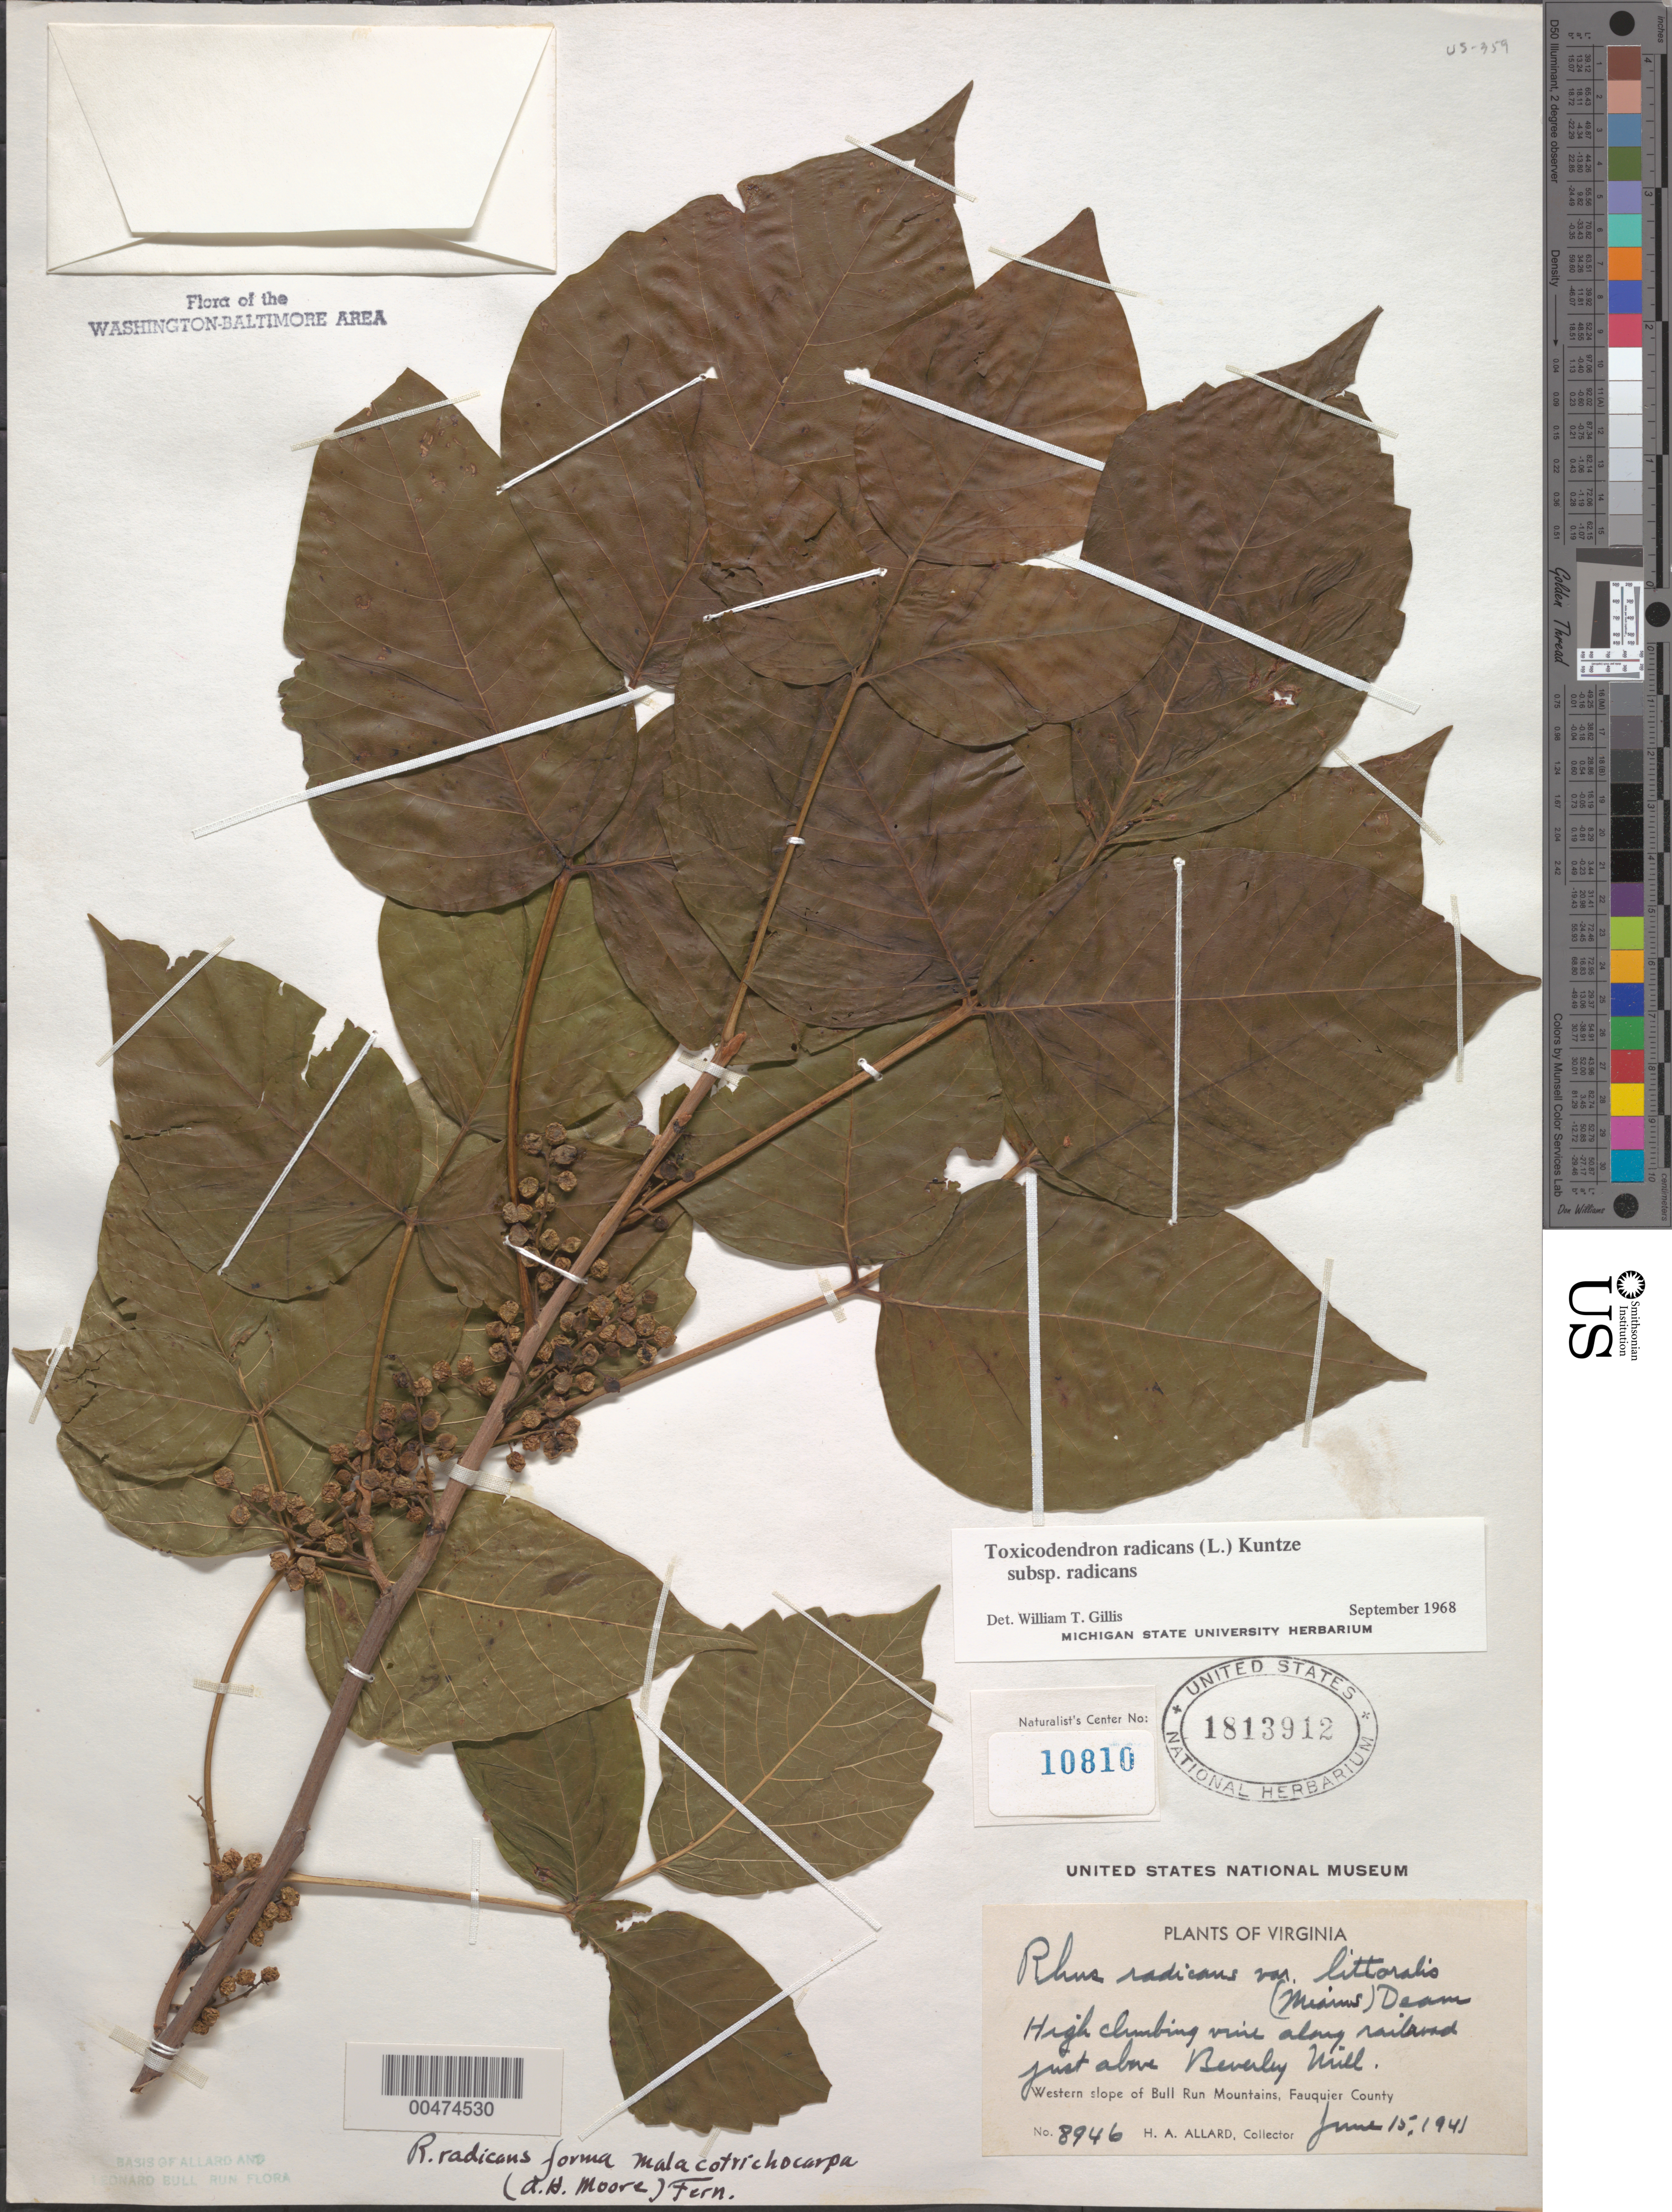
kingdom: Plantae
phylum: Tracheophyta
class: Magnoliopsida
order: Sapindales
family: Anacardiaceae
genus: Toxicodendron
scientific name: Toxicodendron radicans subsp. radicans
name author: (L.) Kuntze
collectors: H. A. Allard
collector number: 8946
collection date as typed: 15 Jun 1941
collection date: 1941-06-15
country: United States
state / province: Virginia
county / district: Fauquier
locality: Along railroad above Beverley Mill, W slope of Bull Run Mts. Bull Run Mts.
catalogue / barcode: US 1813912